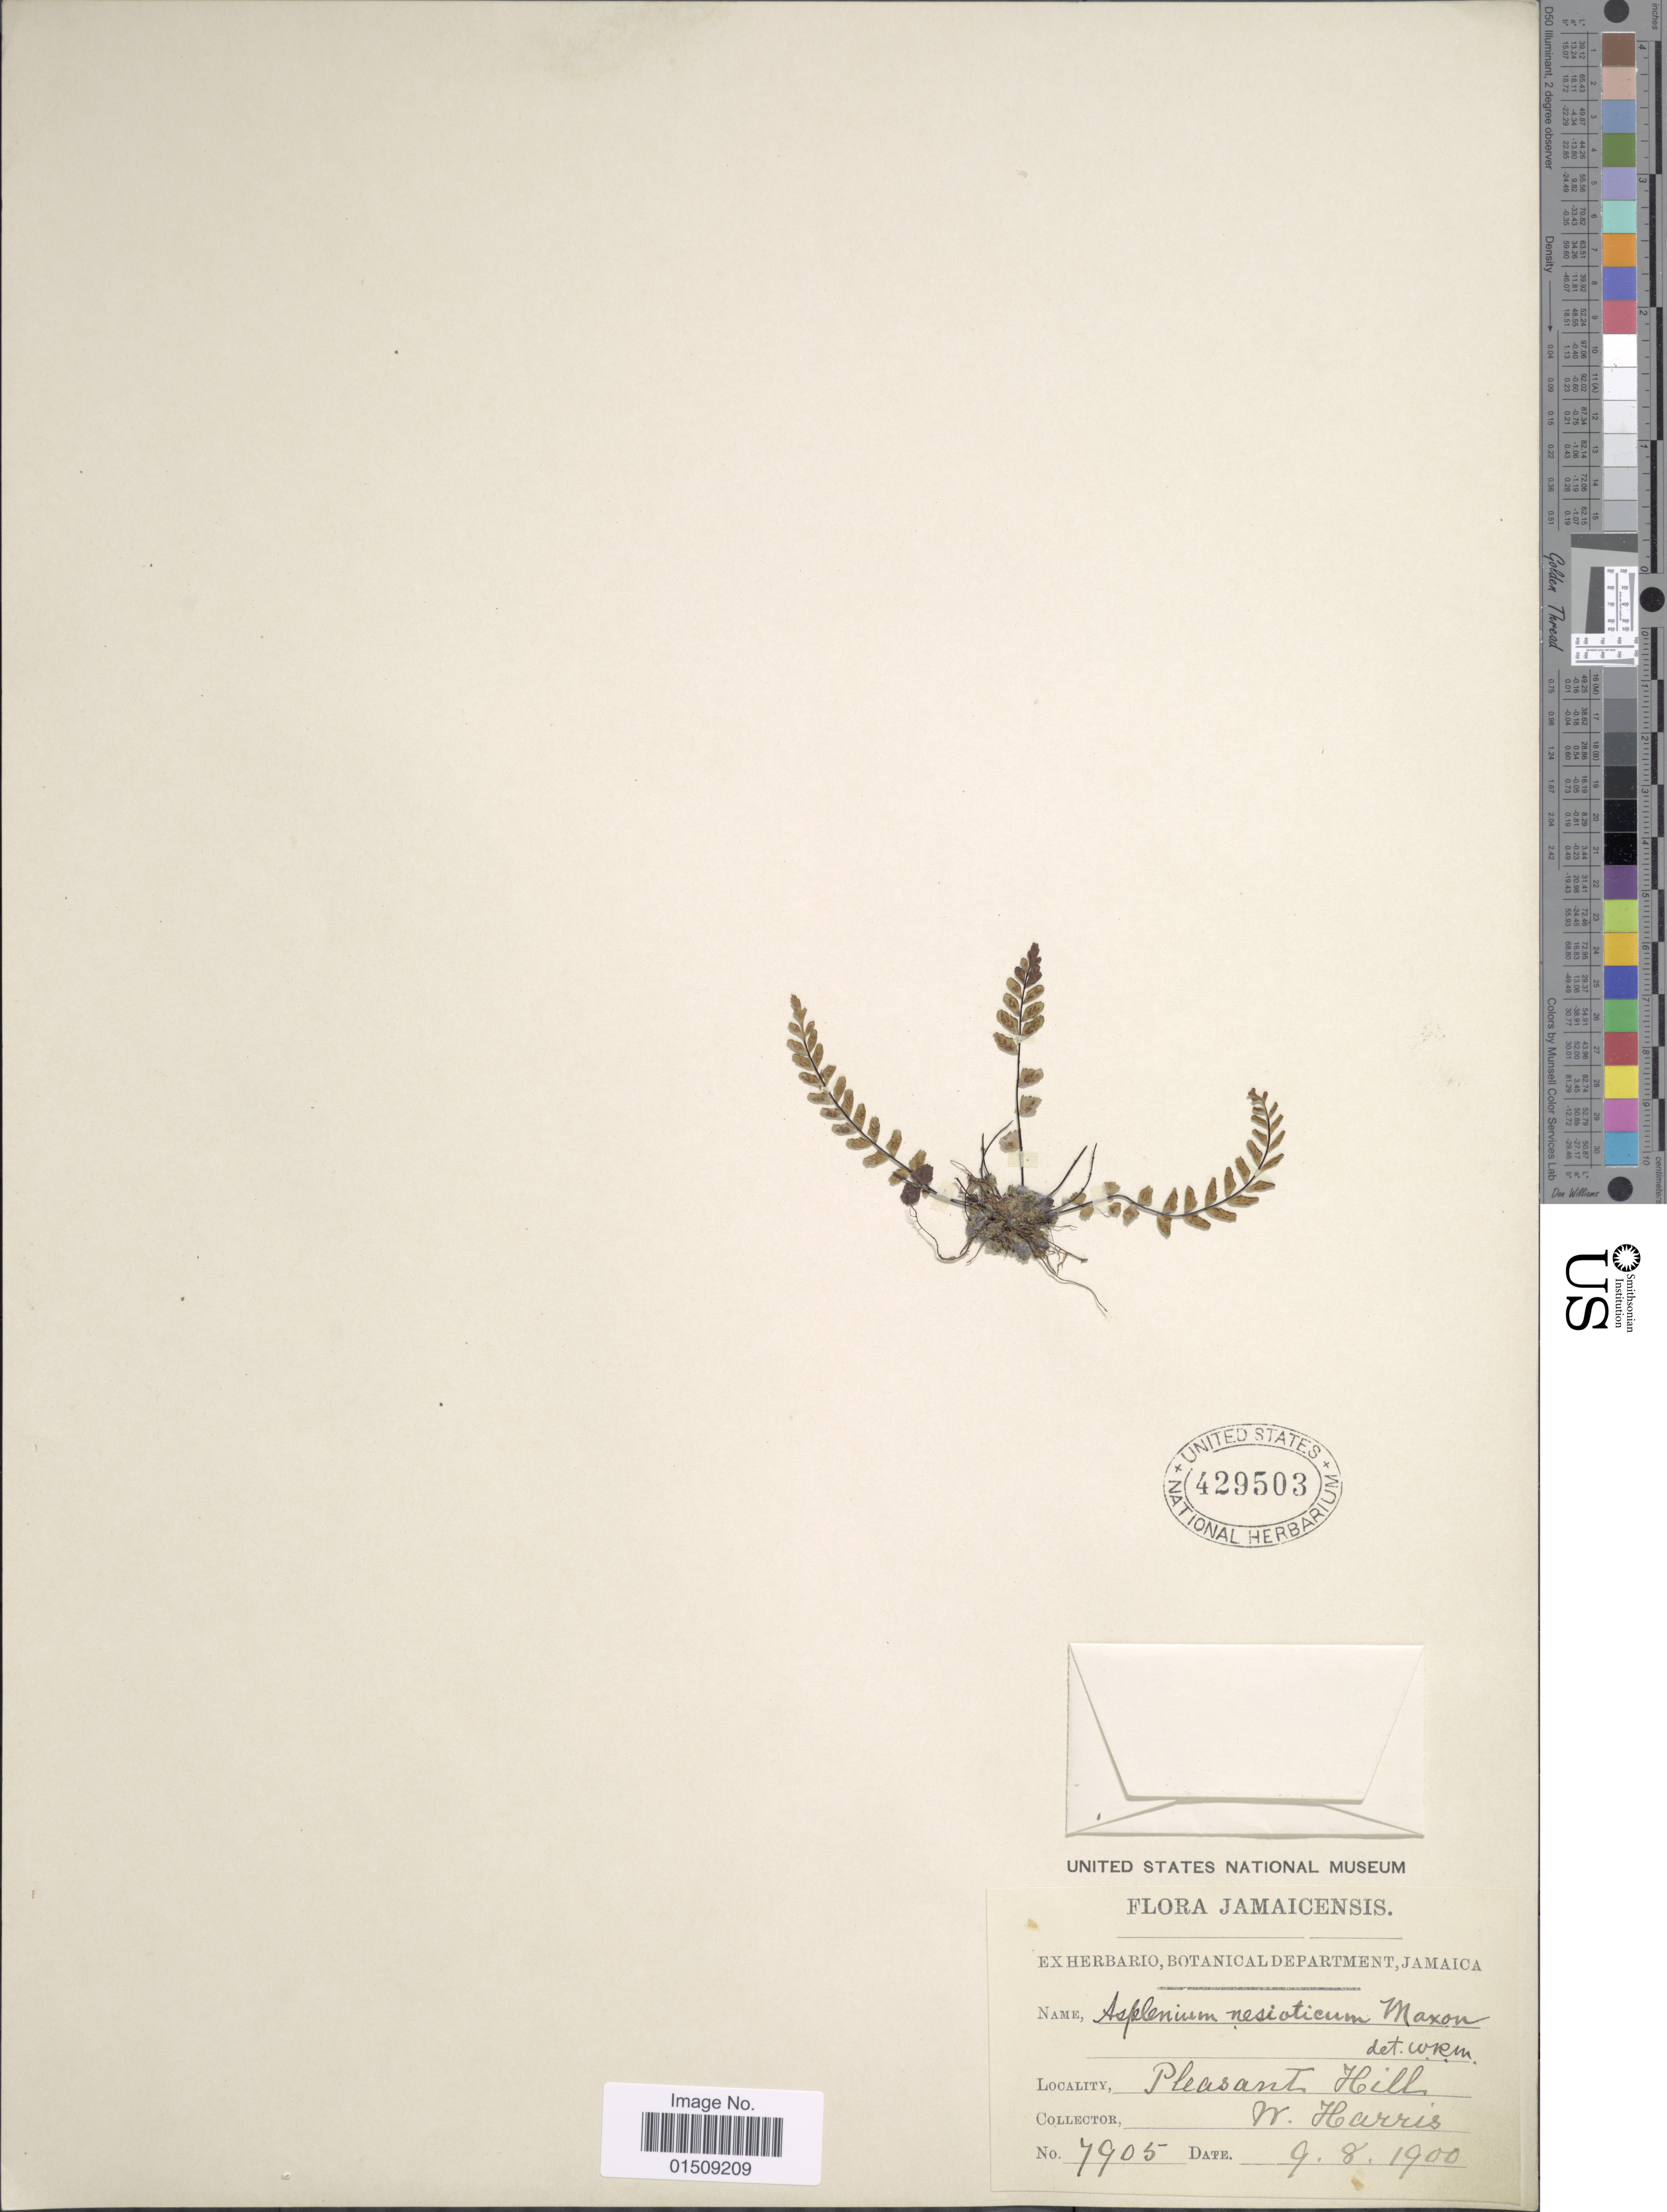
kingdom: Plantae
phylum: Tracheophyta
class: Polypodiopsida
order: Polypodiales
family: Aspleniaceae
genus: Asplenium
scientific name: Asplenium nesioticum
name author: Maxon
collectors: W. Harris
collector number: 7905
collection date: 1900-08-09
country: Jamaica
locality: Jamaicensis, Pleasant Hill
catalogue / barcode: US 429503